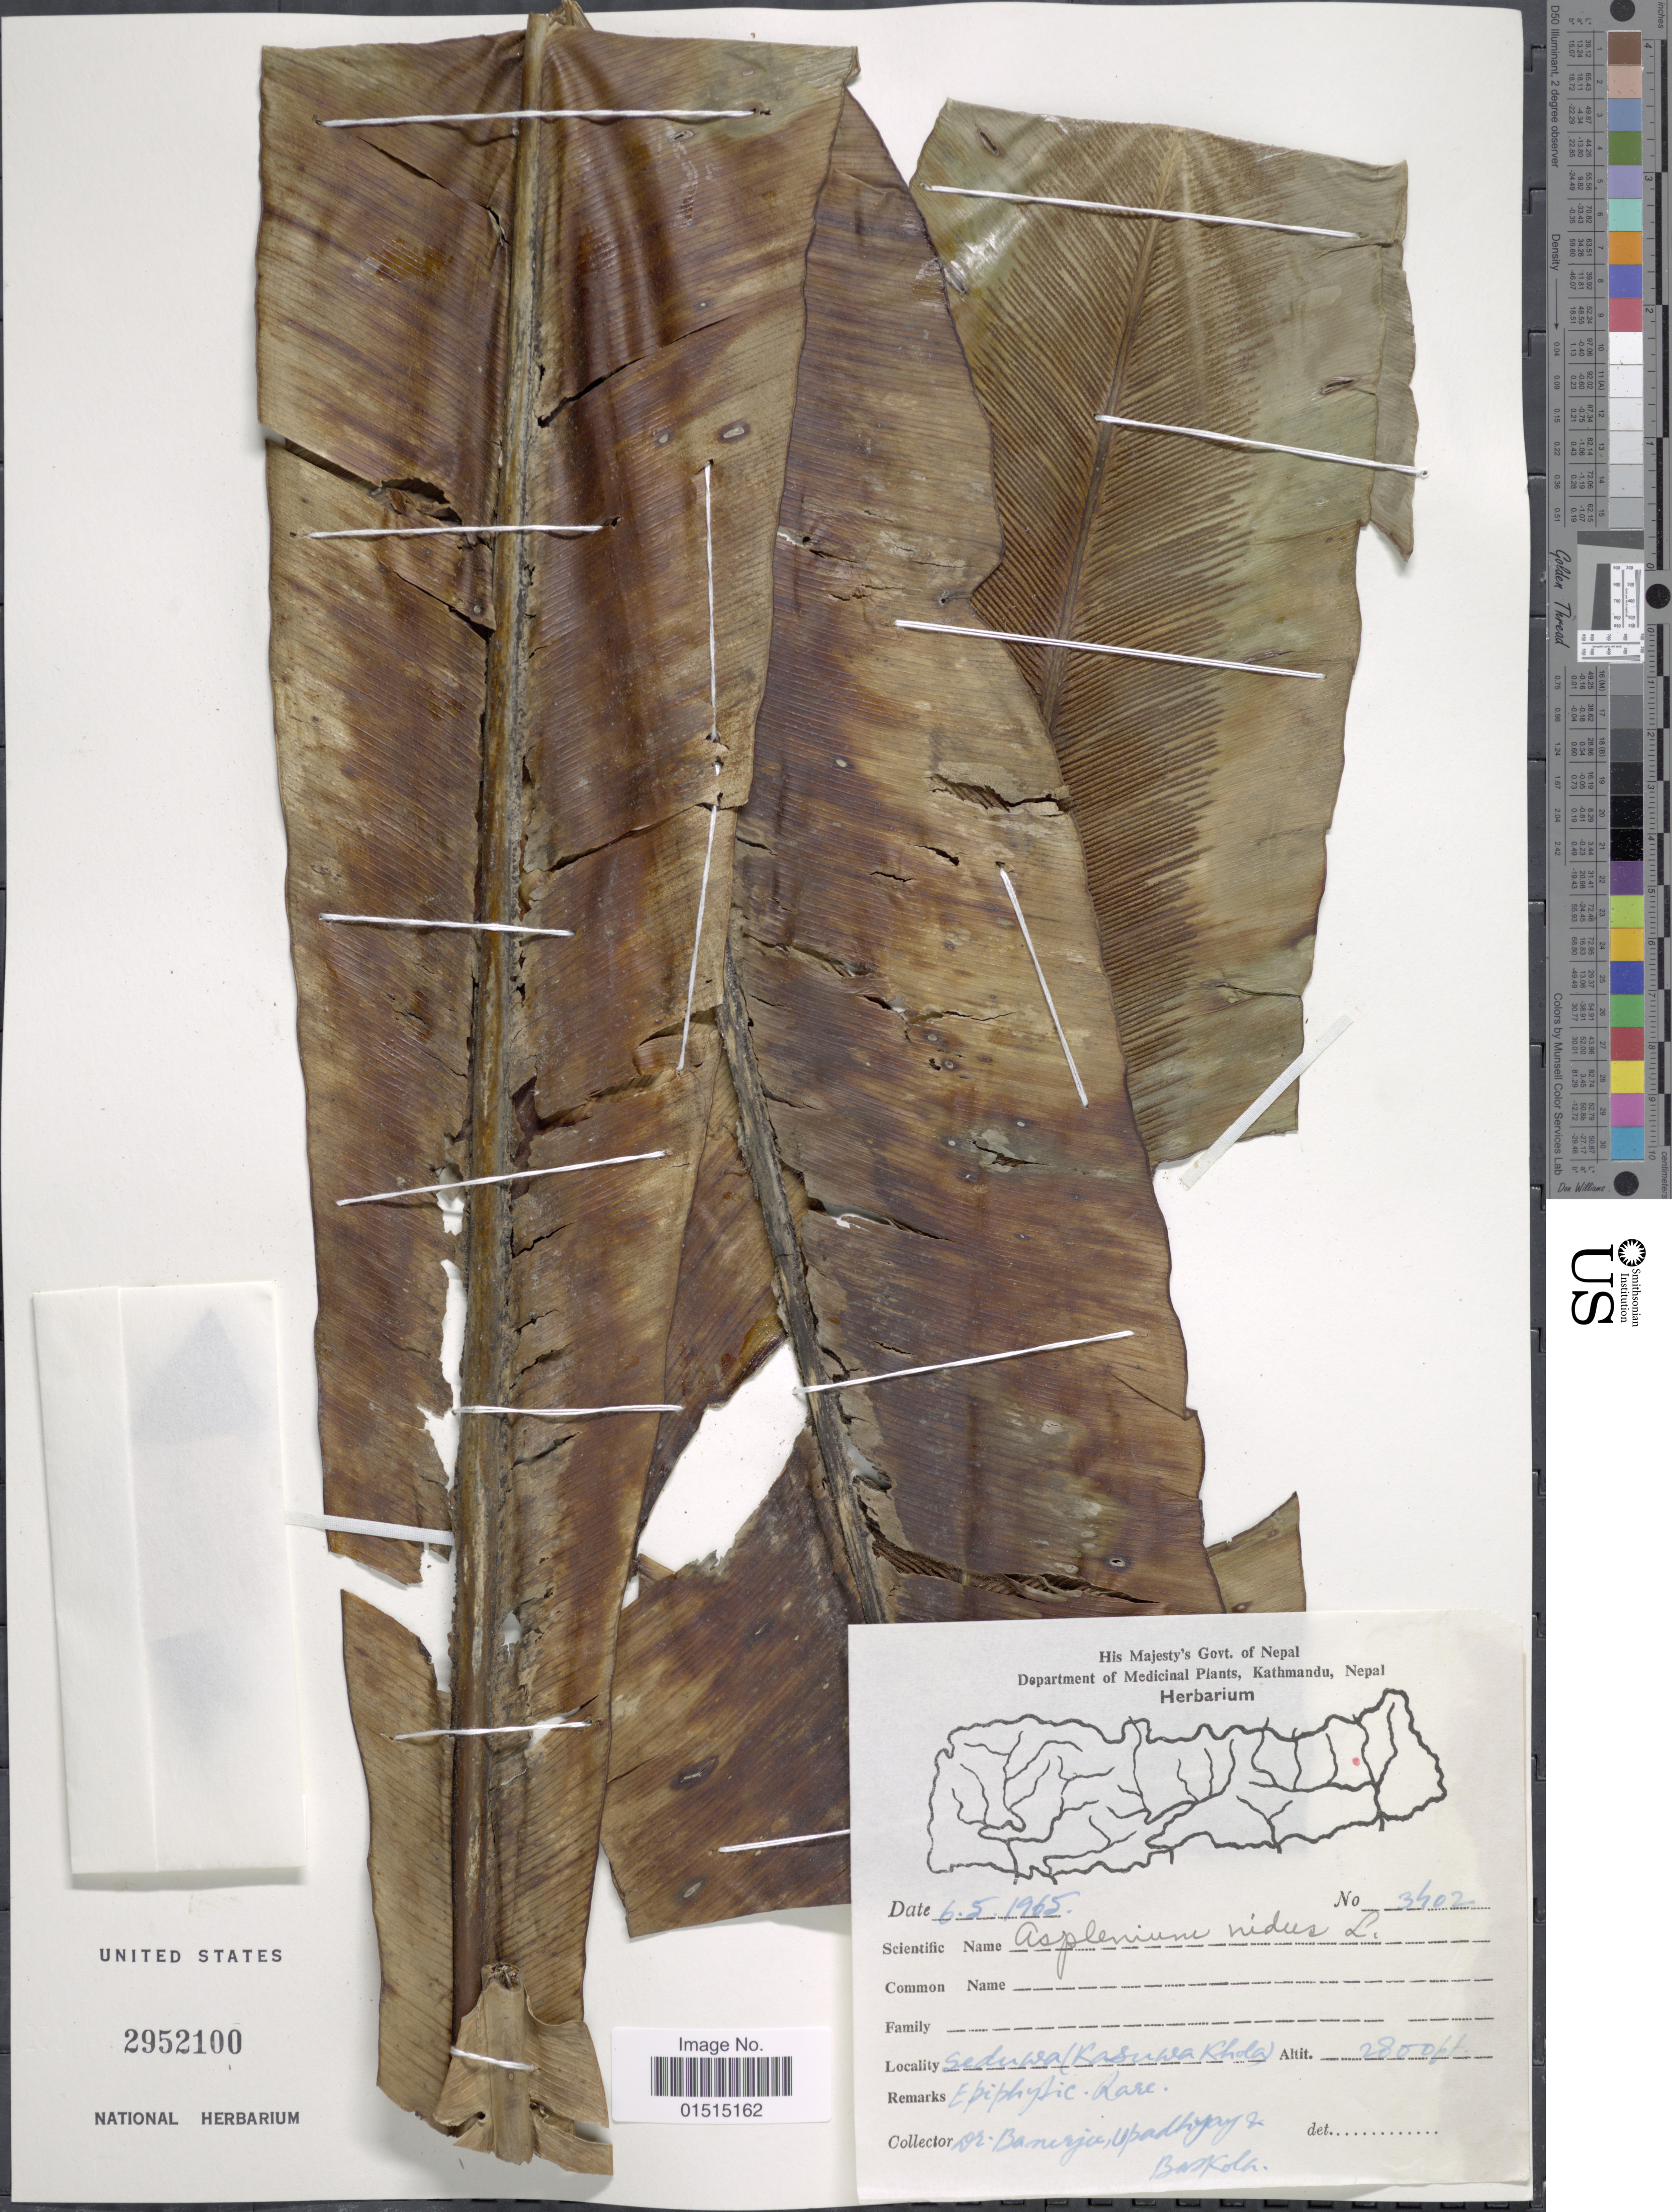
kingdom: Plantae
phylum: Tracheophyta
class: Polypodiopsida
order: Polypodiales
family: Aspleniaceae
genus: Asplenium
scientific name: Asplenium nidus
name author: L.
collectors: -. Banerjee, Upadhyay, -- & Baskola, --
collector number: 3402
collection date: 1965-05-06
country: Nepal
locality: Seduwa ( Kasuwa Khola)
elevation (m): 853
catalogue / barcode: US 2952100